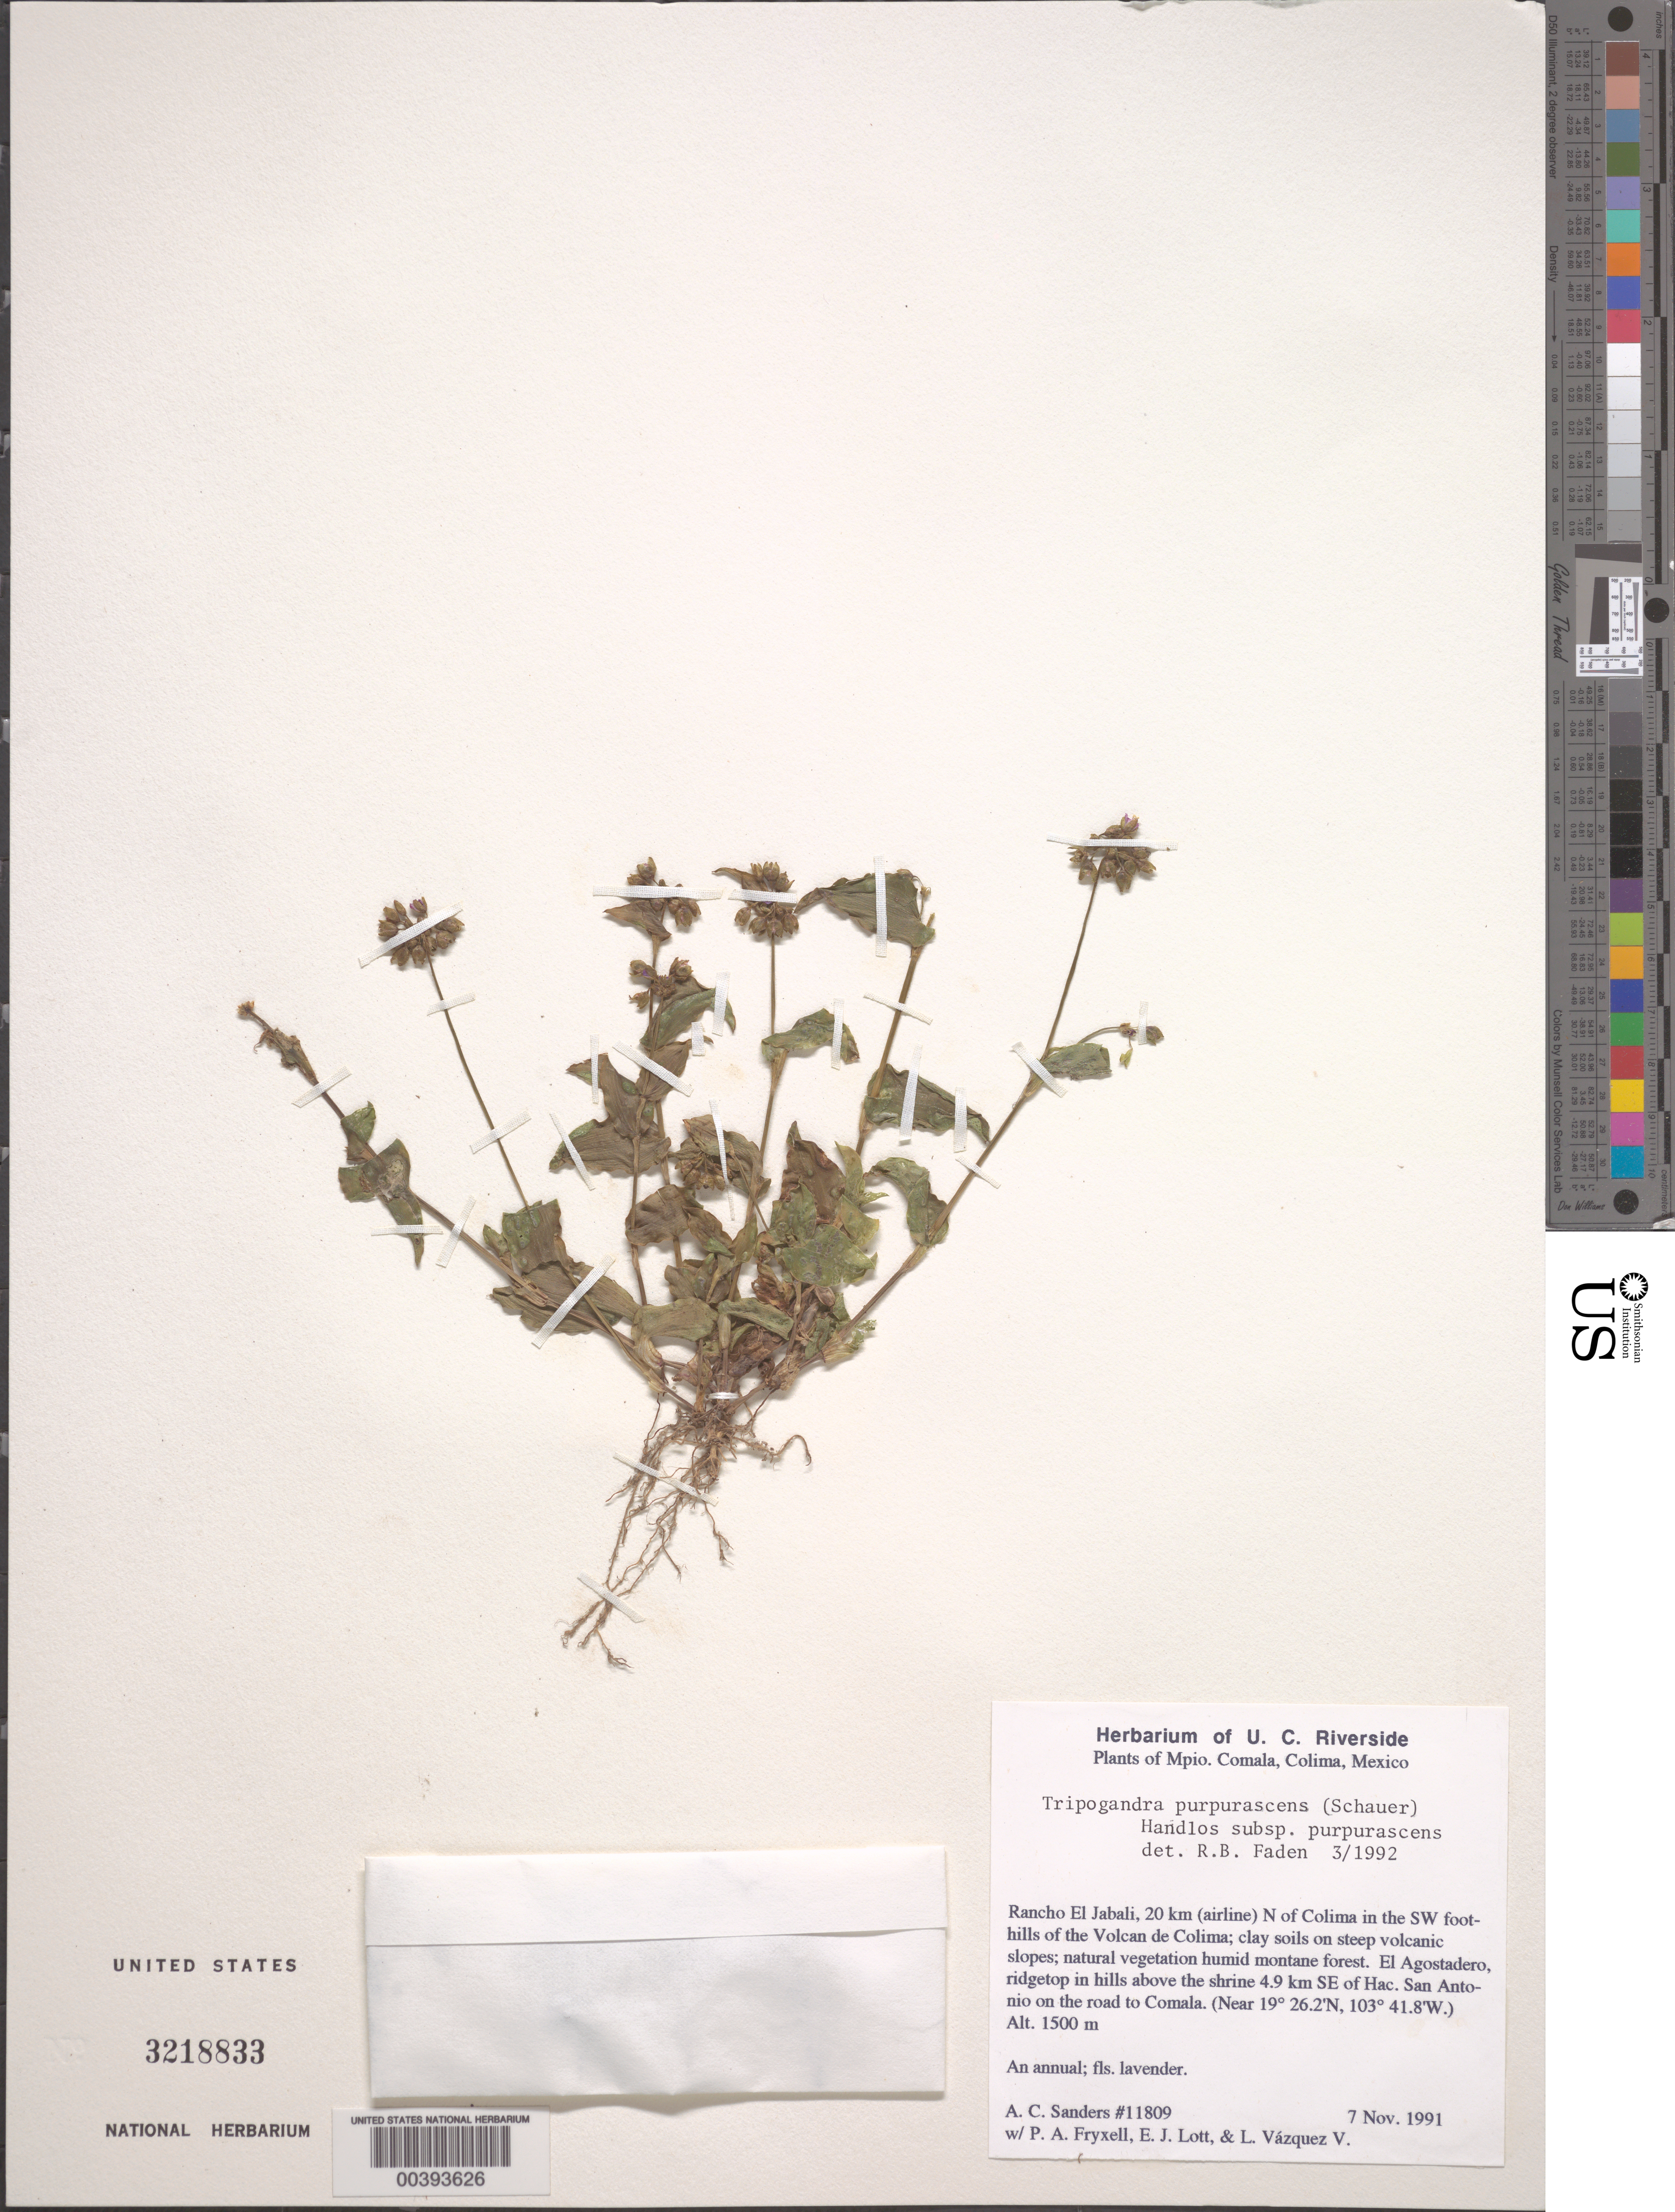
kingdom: Plantae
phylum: Tracheophyta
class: Liliopsida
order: Commelinales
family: Commelinaceae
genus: Tripogandra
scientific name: Tripogandra purpurascens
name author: (S. Schauer) Handlos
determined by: Faden, Robert B., (US), Smithsonian Institution - National Museum of Natural History (UNITED STATES)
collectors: A. Sanders, P. A. Fryxell, E. Lott & L. Vazquez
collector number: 11809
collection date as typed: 07 Nov 1991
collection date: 1991-11-07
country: Mexico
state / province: Colima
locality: Rancho El Jabali, 20 km N of Colima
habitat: Humid montane forest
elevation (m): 1500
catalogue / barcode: US 3218833